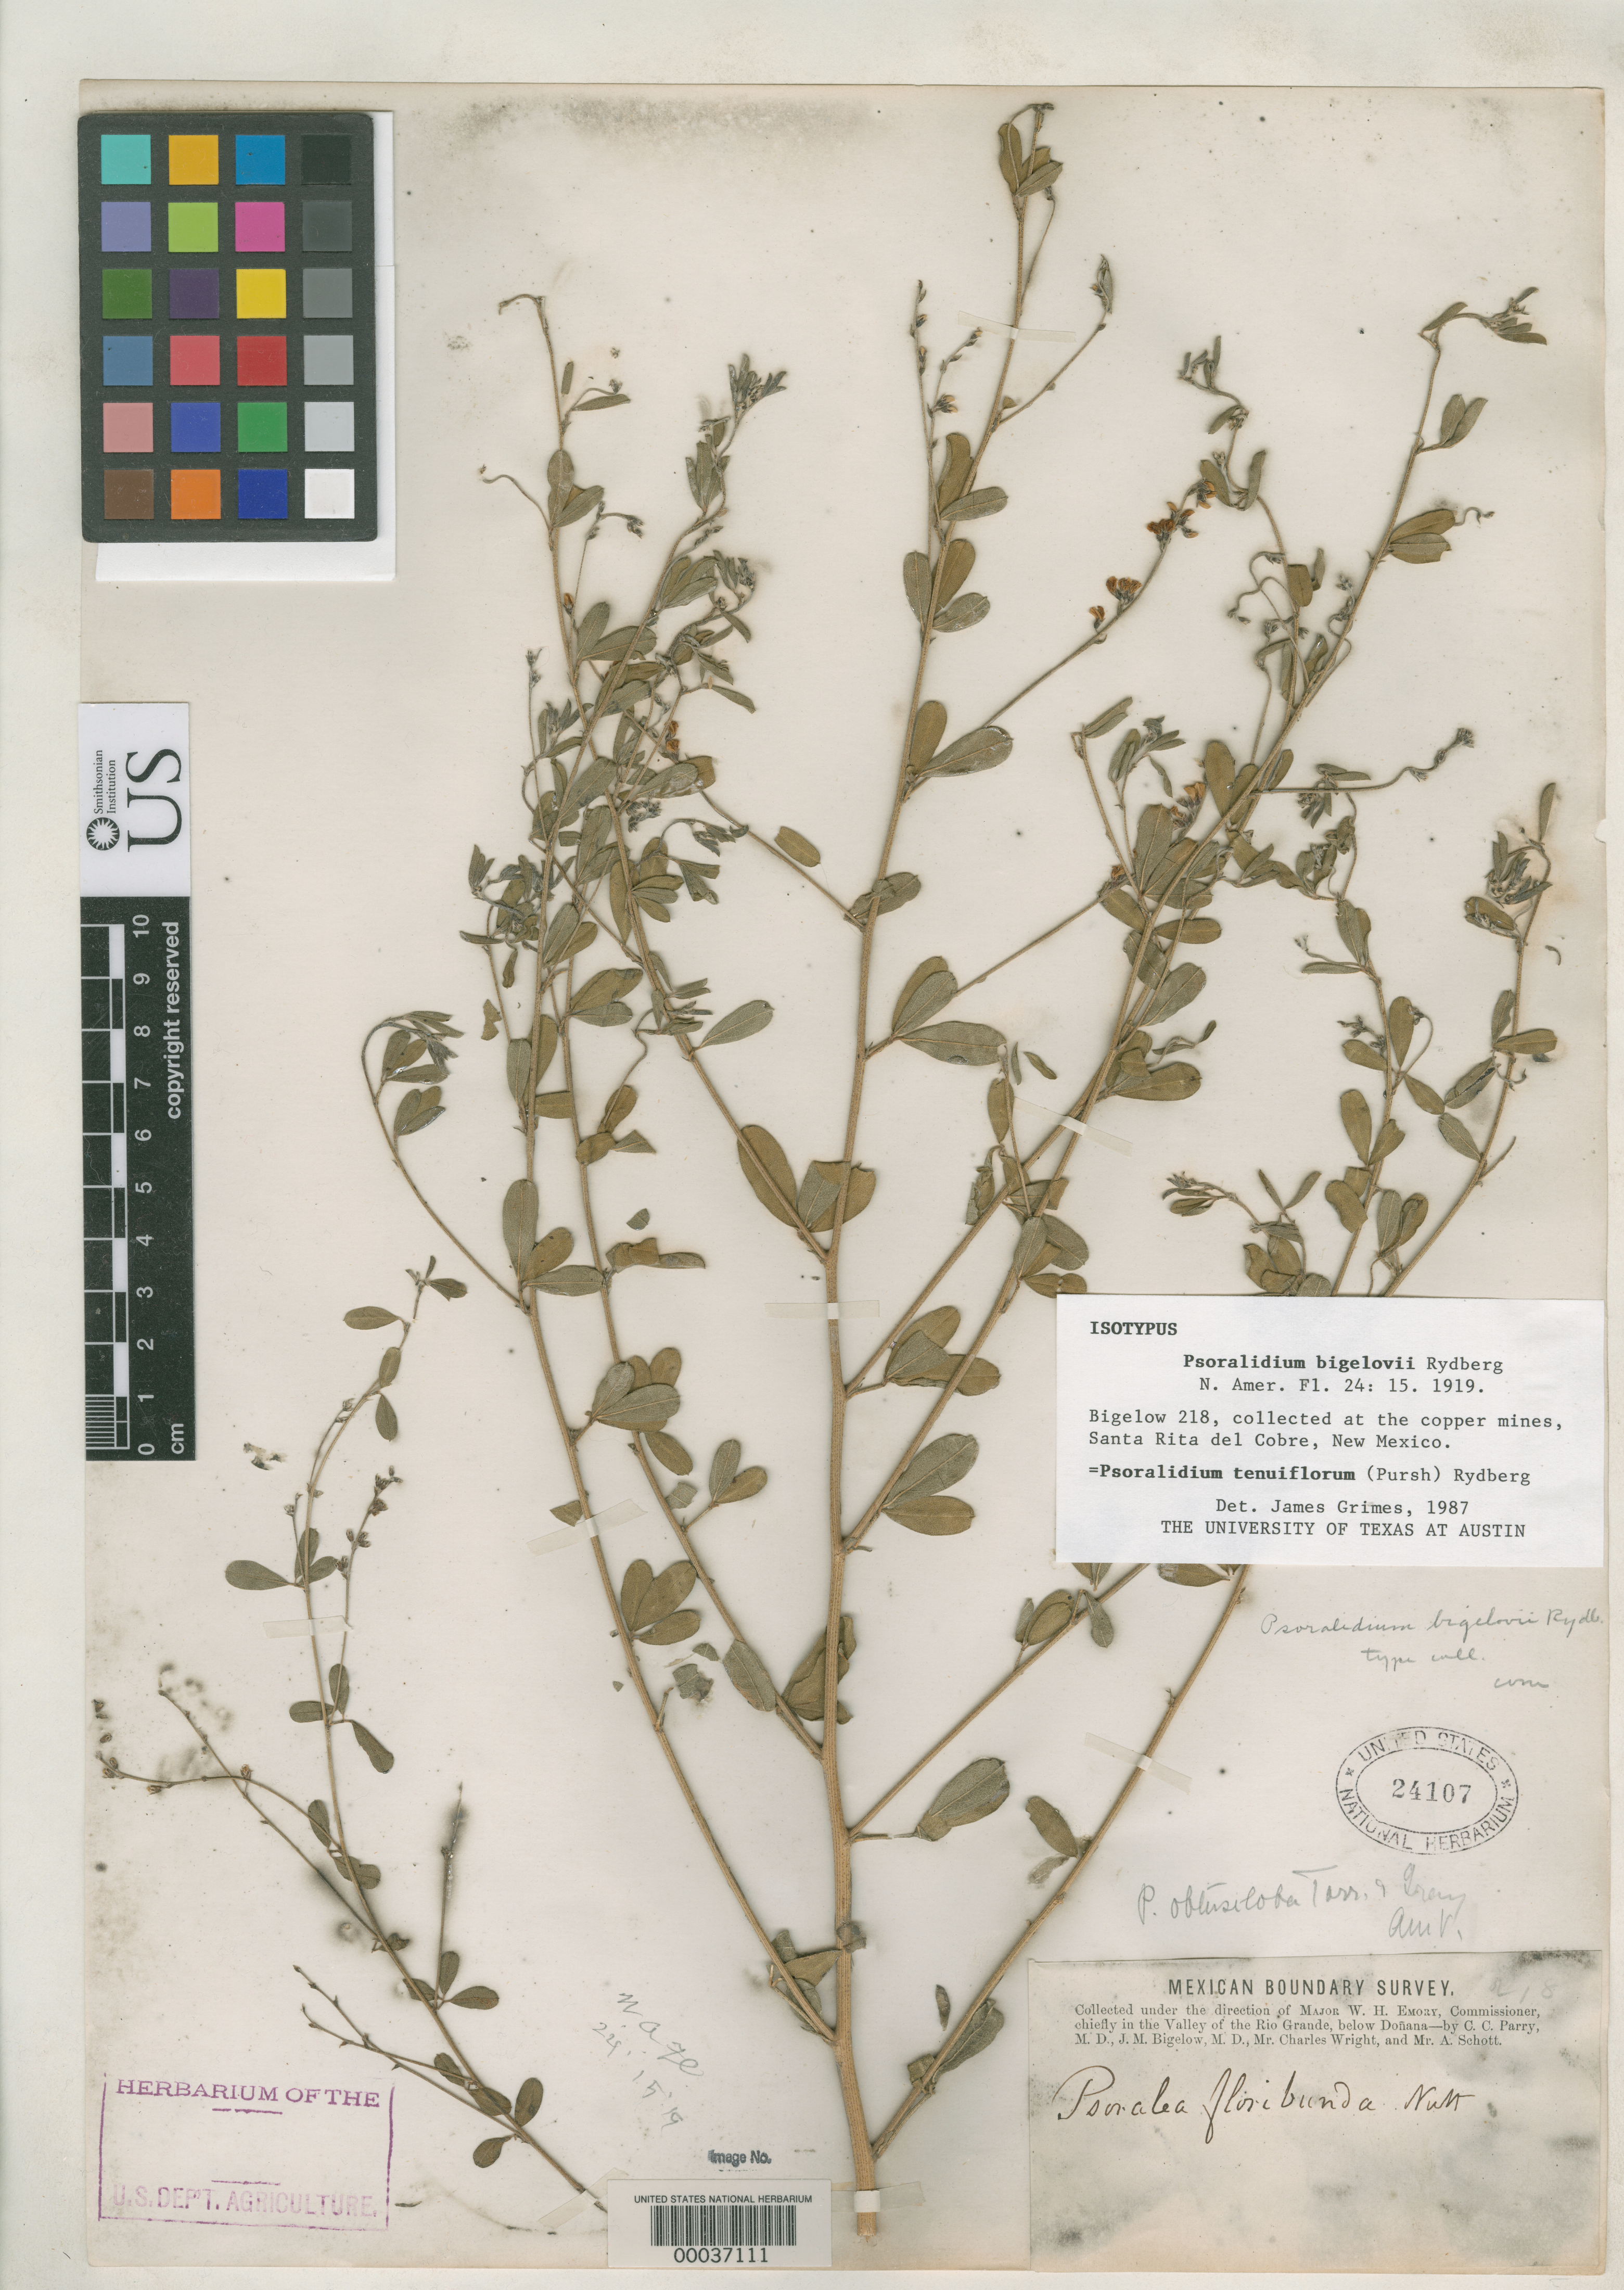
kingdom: Plantae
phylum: Tracheophyta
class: Magnoliopsida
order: Fabales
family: Fabaceae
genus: Psoralidium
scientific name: Psoralidium bigelovii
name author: Rydb.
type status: Possible Type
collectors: J. M. Bigelow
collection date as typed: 1850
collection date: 1850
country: United States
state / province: New Mexico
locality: Valley of Rio Grande, below Donana.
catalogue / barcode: US 24107